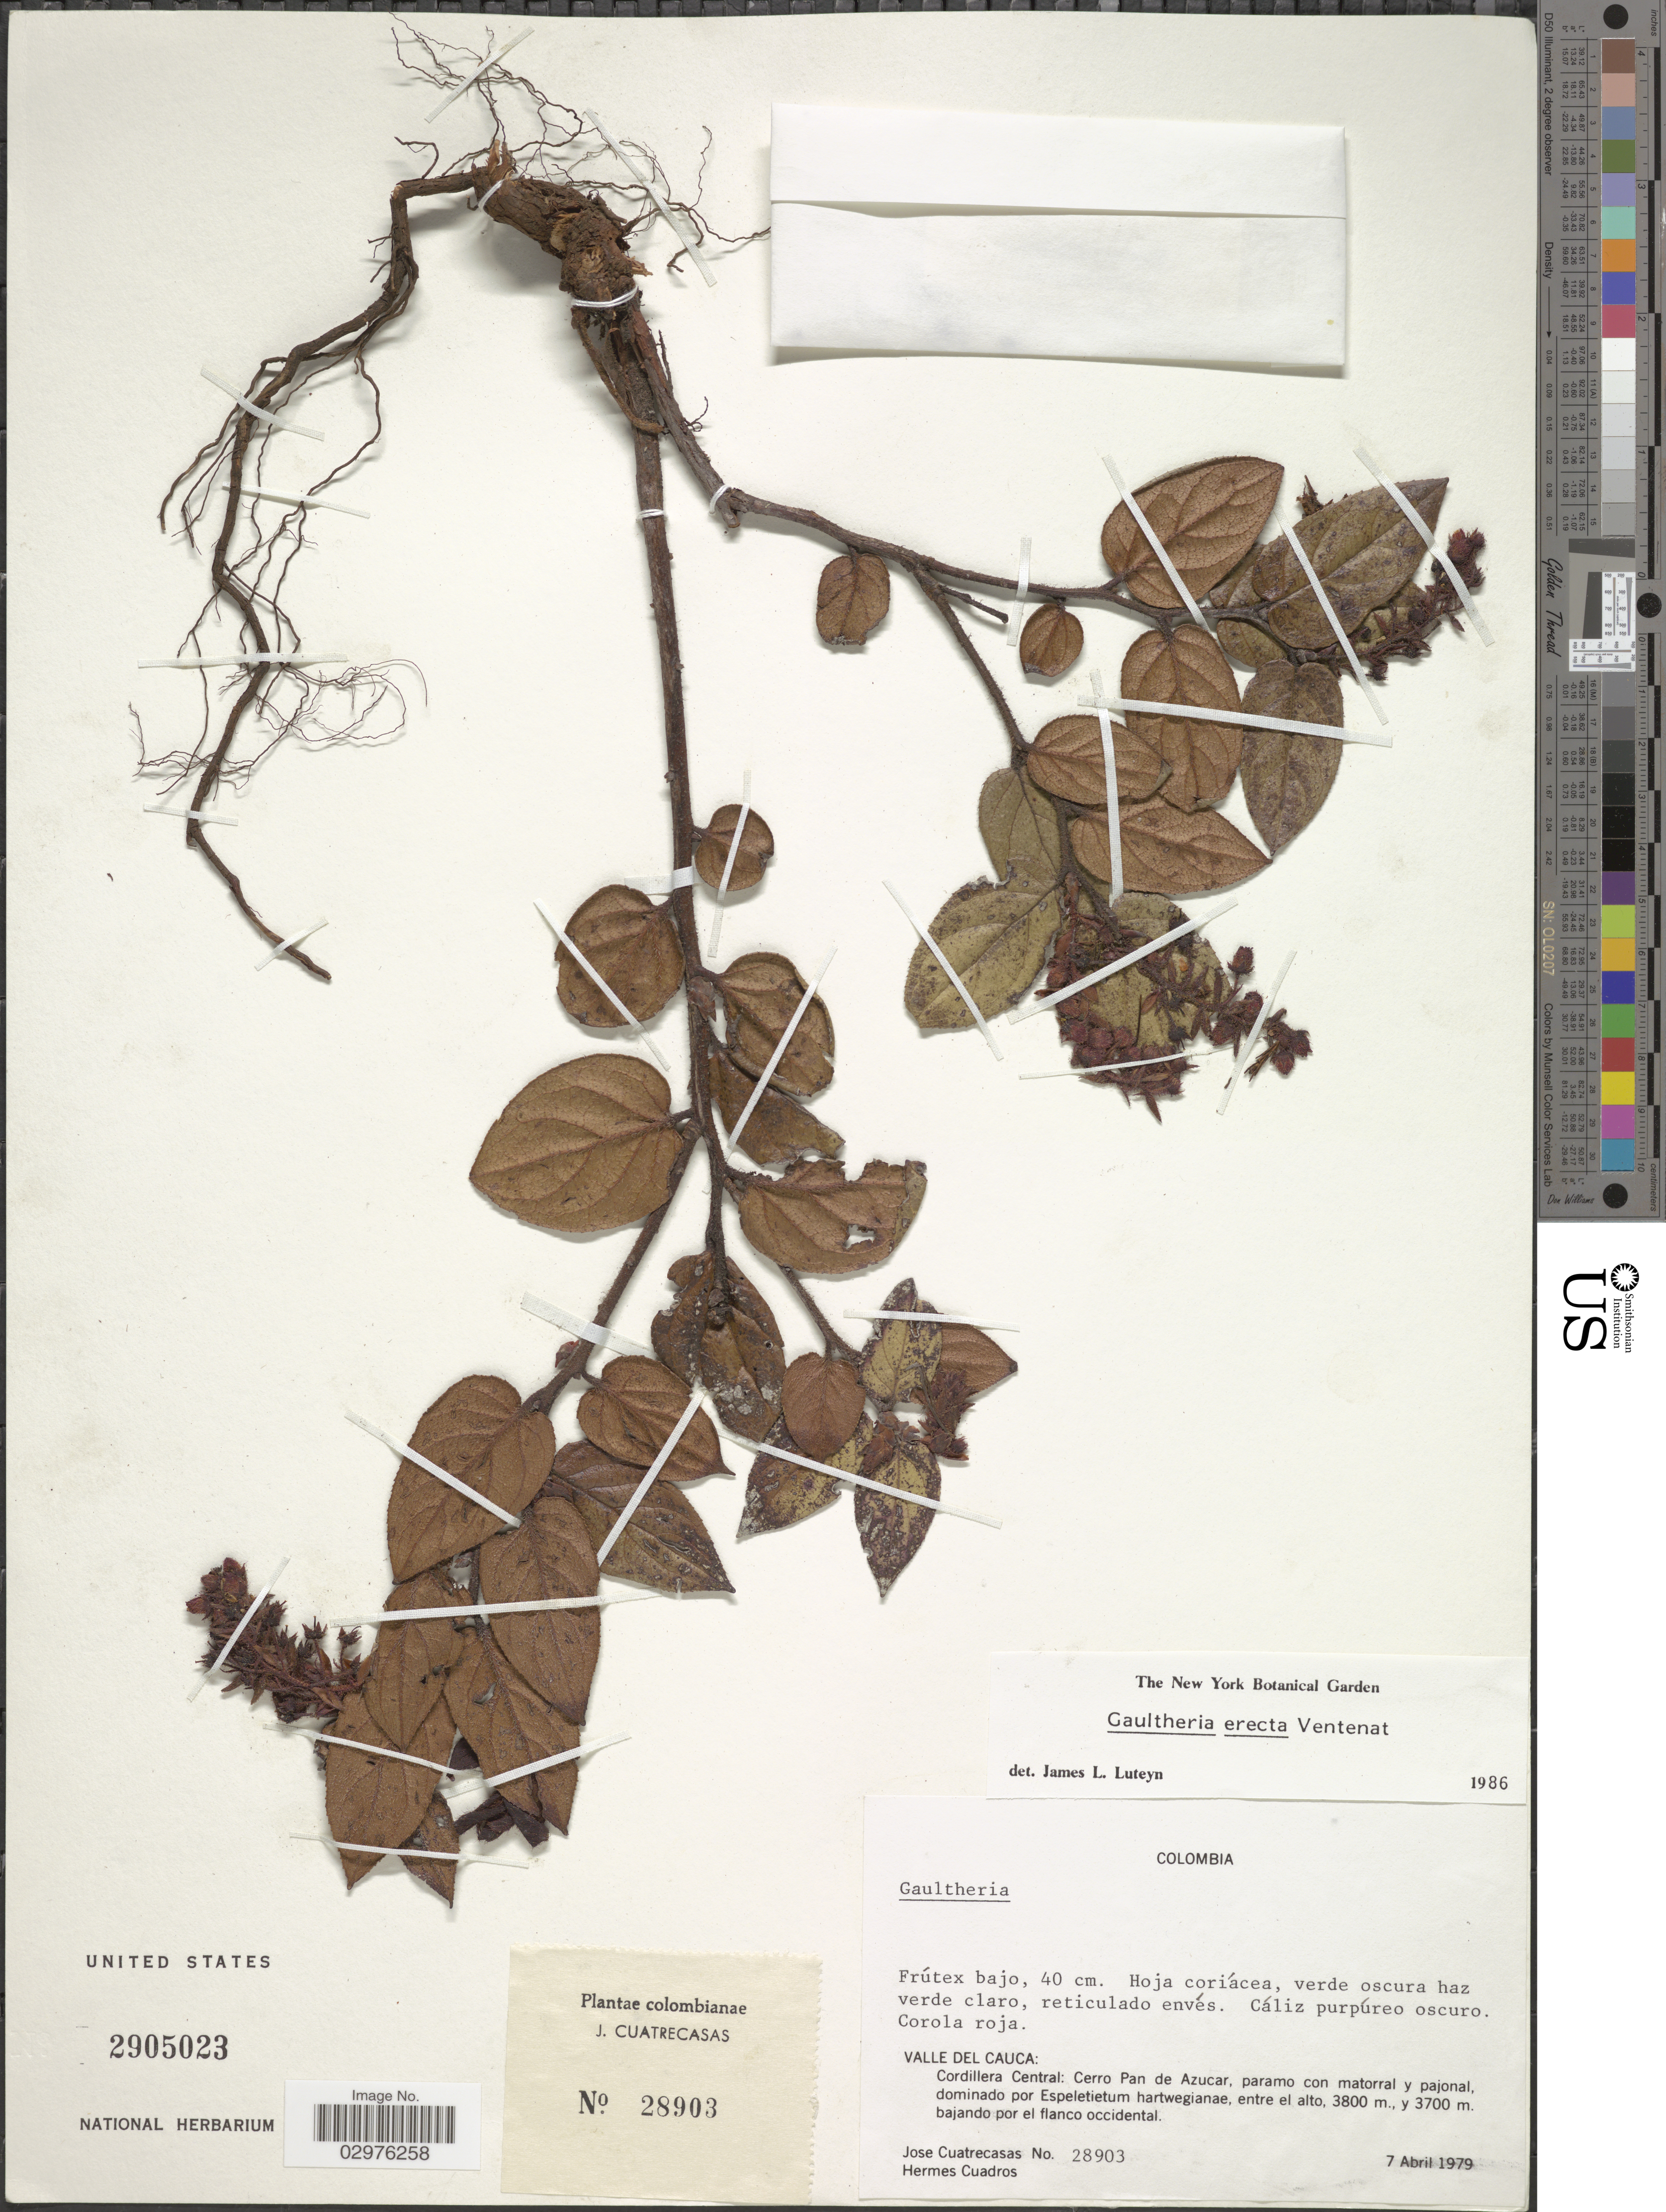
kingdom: Plantae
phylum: Tracheophyta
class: Magnoliopsida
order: Ericales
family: Ericaceae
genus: Gaultheria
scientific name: Gaultheria erecta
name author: Vent.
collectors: J. Cuatrecasas & H. Cuadros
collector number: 28903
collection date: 1979-04-07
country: Colombia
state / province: Valle del Cauca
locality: Valle del Cauca: Cordillera Central: Cerro Pan de Azucar, paramo con matorral y pajonal.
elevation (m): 3700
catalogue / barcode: US 2905023